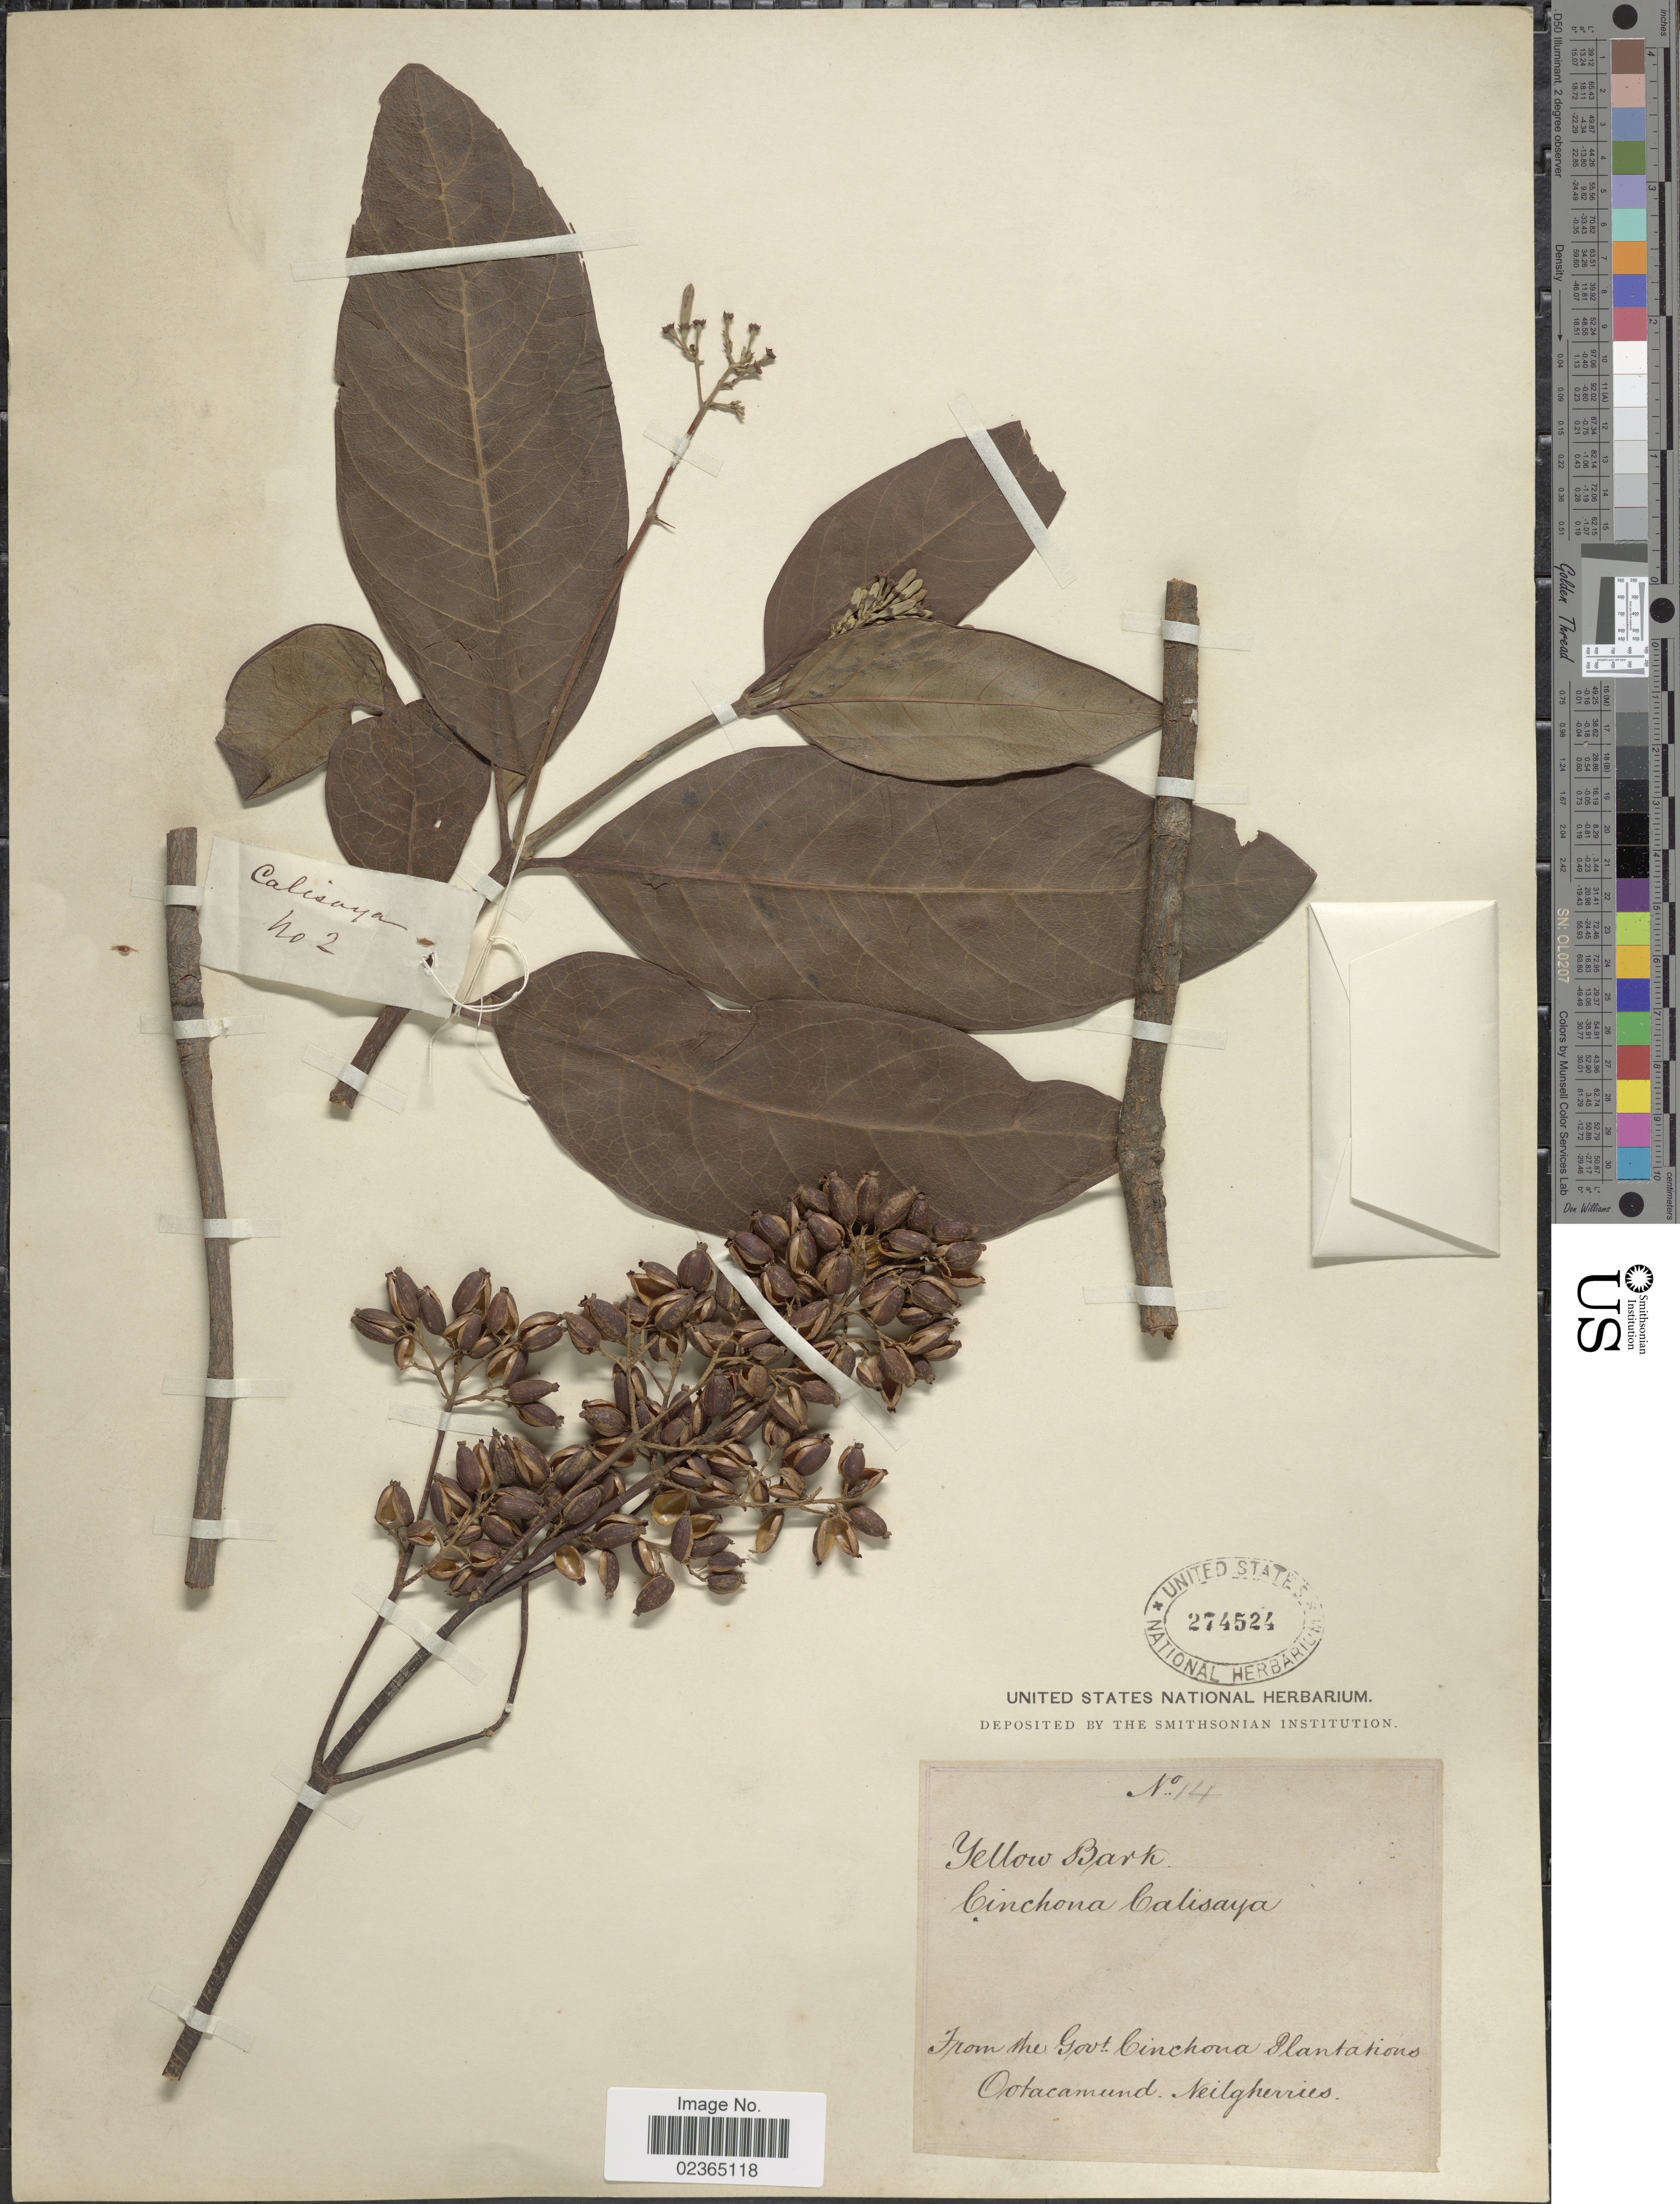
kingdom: Plantae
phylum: Tracheophyta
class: Magnoliopsida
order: Gentianales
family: Rubiaceae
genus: Cinchona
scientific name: Cinchona calisaya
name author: Wedd.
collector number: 14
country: India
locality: Govt. Cinchona Plantations Ootacamund Neilgherries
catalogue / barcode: US 274524